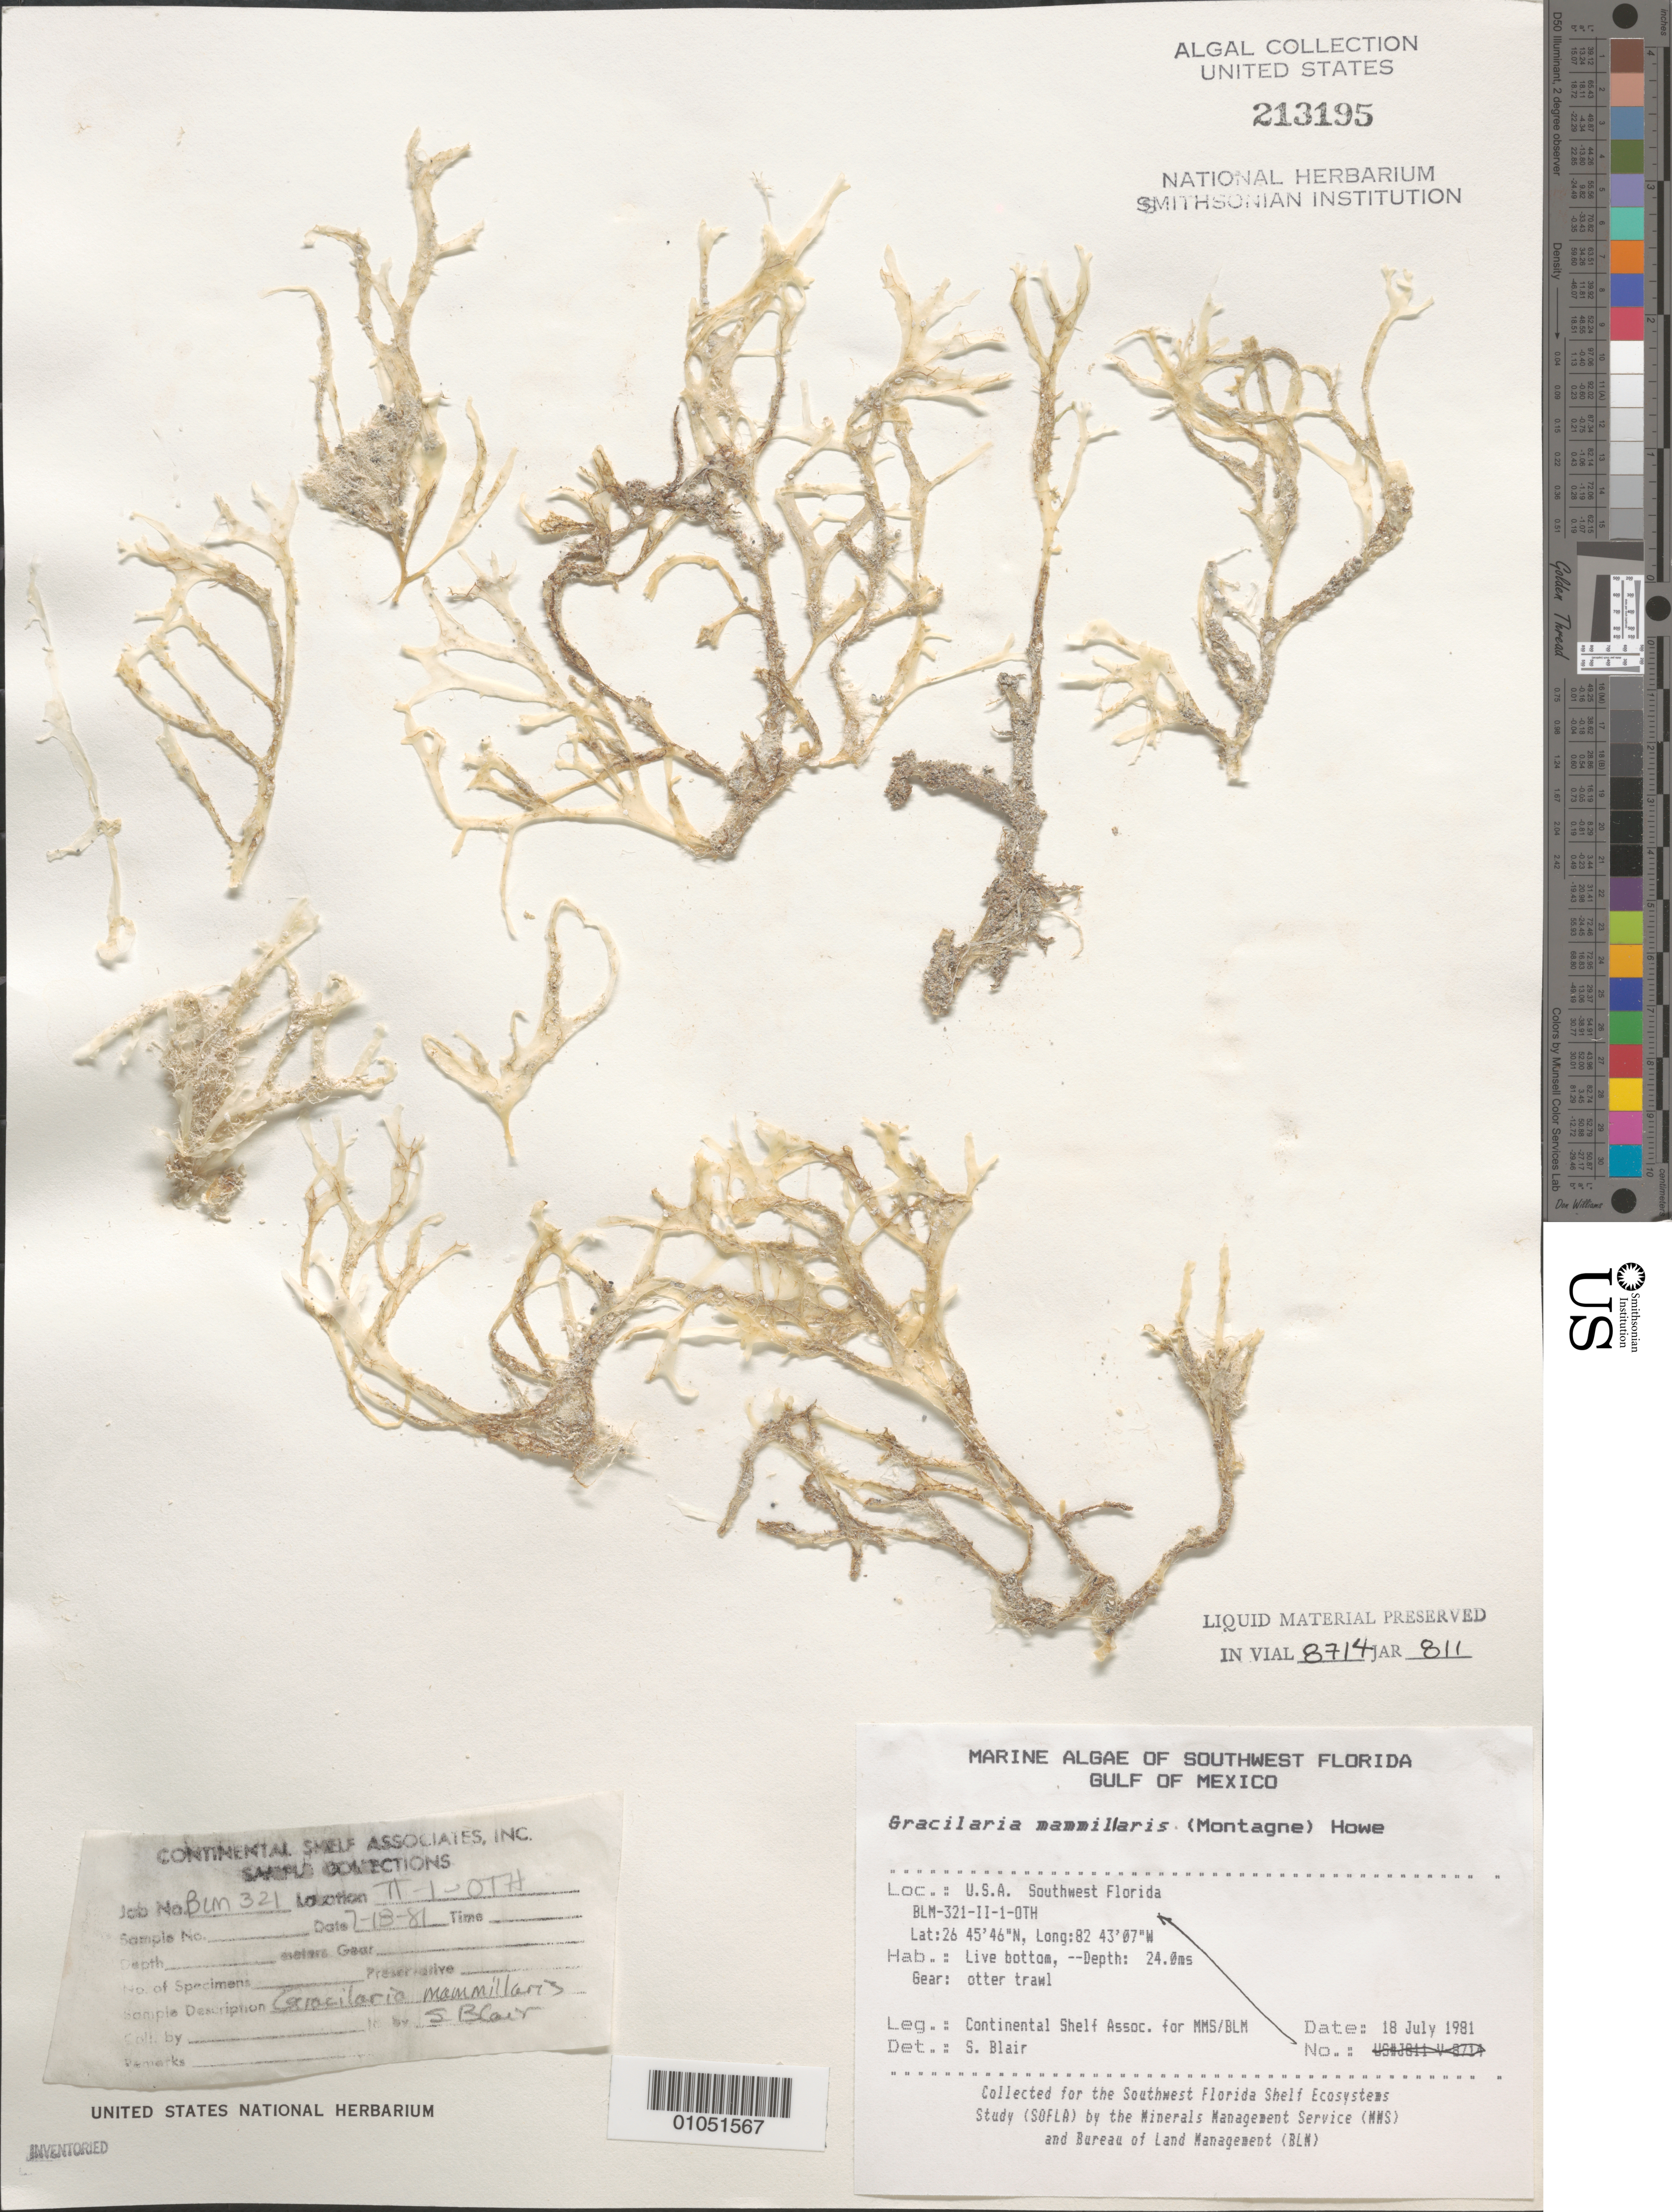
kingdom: Plantae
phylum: Rhodophyta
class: Florideophyceae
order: Gracilariales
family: Gracilariaceae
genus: Gracilaria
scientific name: Gracilaria mammillaris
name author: (Mont.) M. Howe in Britton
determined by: Blair, S. M.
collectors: Continental Shelf Associates for the MMS/BLM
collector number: BLM-321-II-1-OTH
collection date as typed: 18 Jul 1981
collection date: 1981-07-18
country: United States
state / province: Florida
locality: Gulf of Mexico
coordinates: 26 45'46"N, 82 43'07"W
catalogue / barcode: US 213195